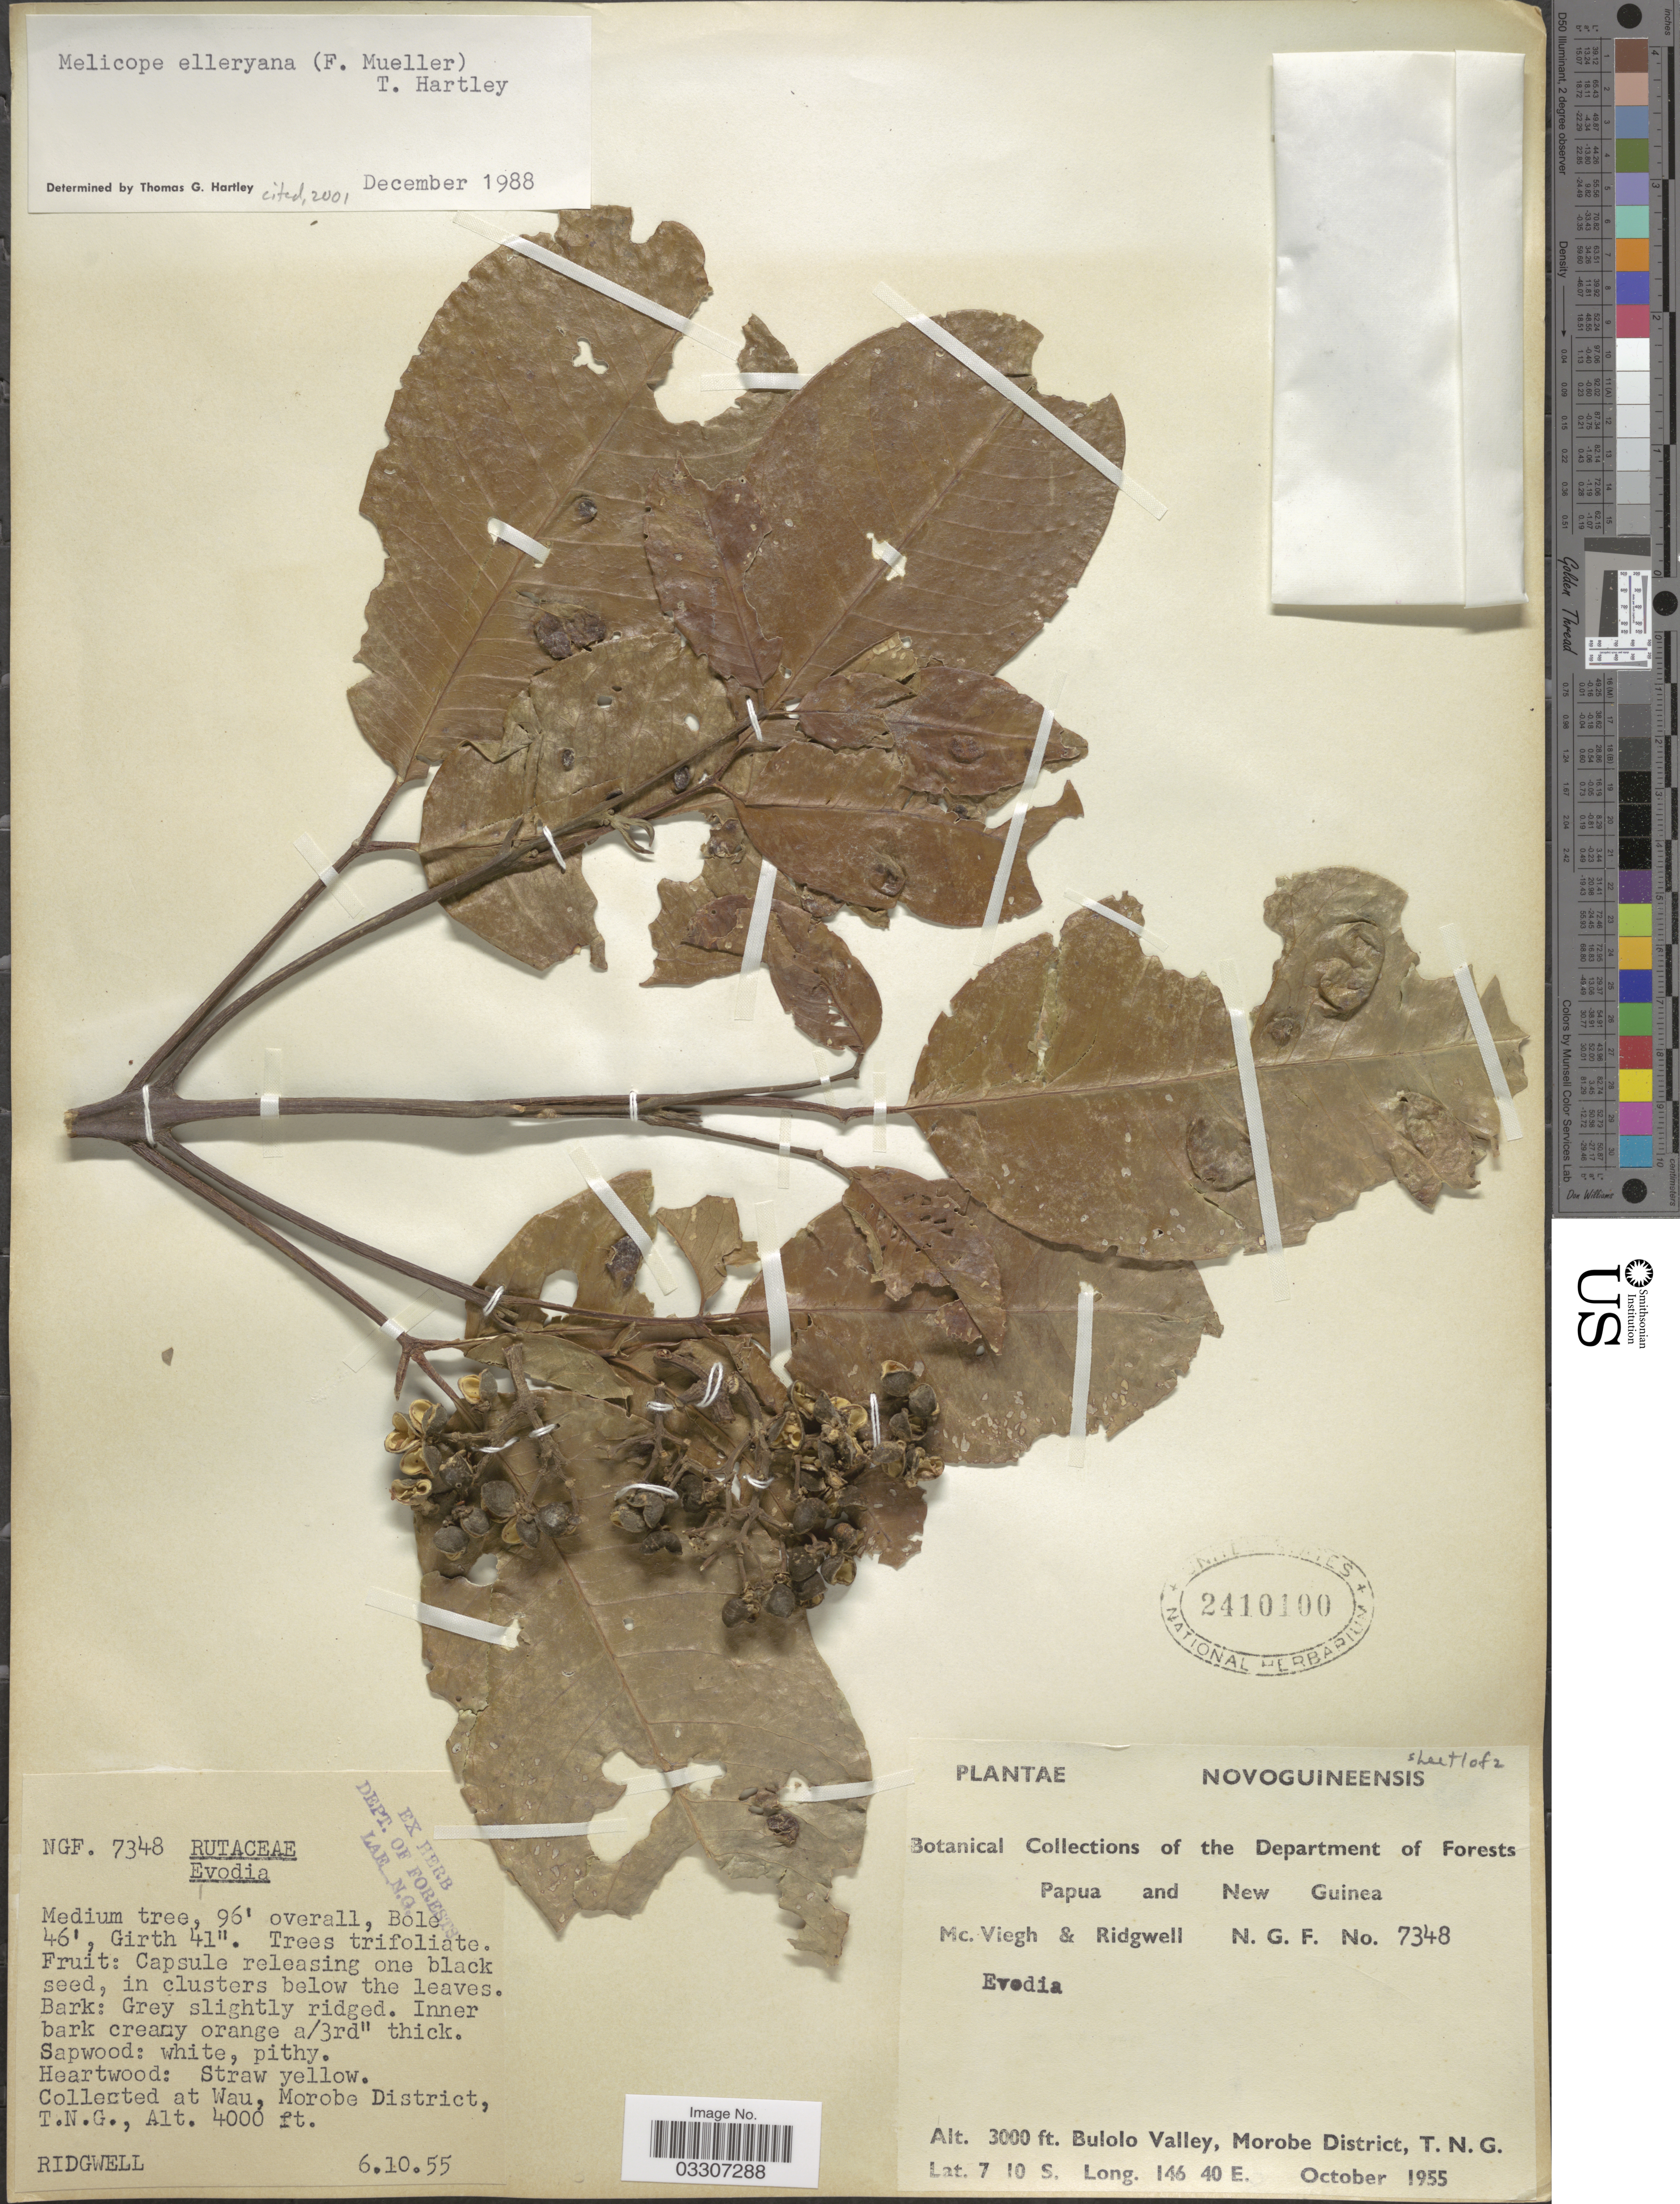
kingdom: Plantae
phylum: Tracheophyta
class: Magnoliopsida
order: Sapindales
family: Rutaceae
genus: Melicope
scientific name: Melicope elleryana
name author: (F. Muell.) T.G. Hartley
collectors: McViegh, -- & Ridgwell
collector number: NGF 7348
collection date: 1955-10-06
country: Papua New Guinea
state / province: Morobe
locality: Novoguineensis. Bulolo Valley, Morobe District, T.N.G. Wau.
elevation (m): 914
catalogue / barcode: US 2410100